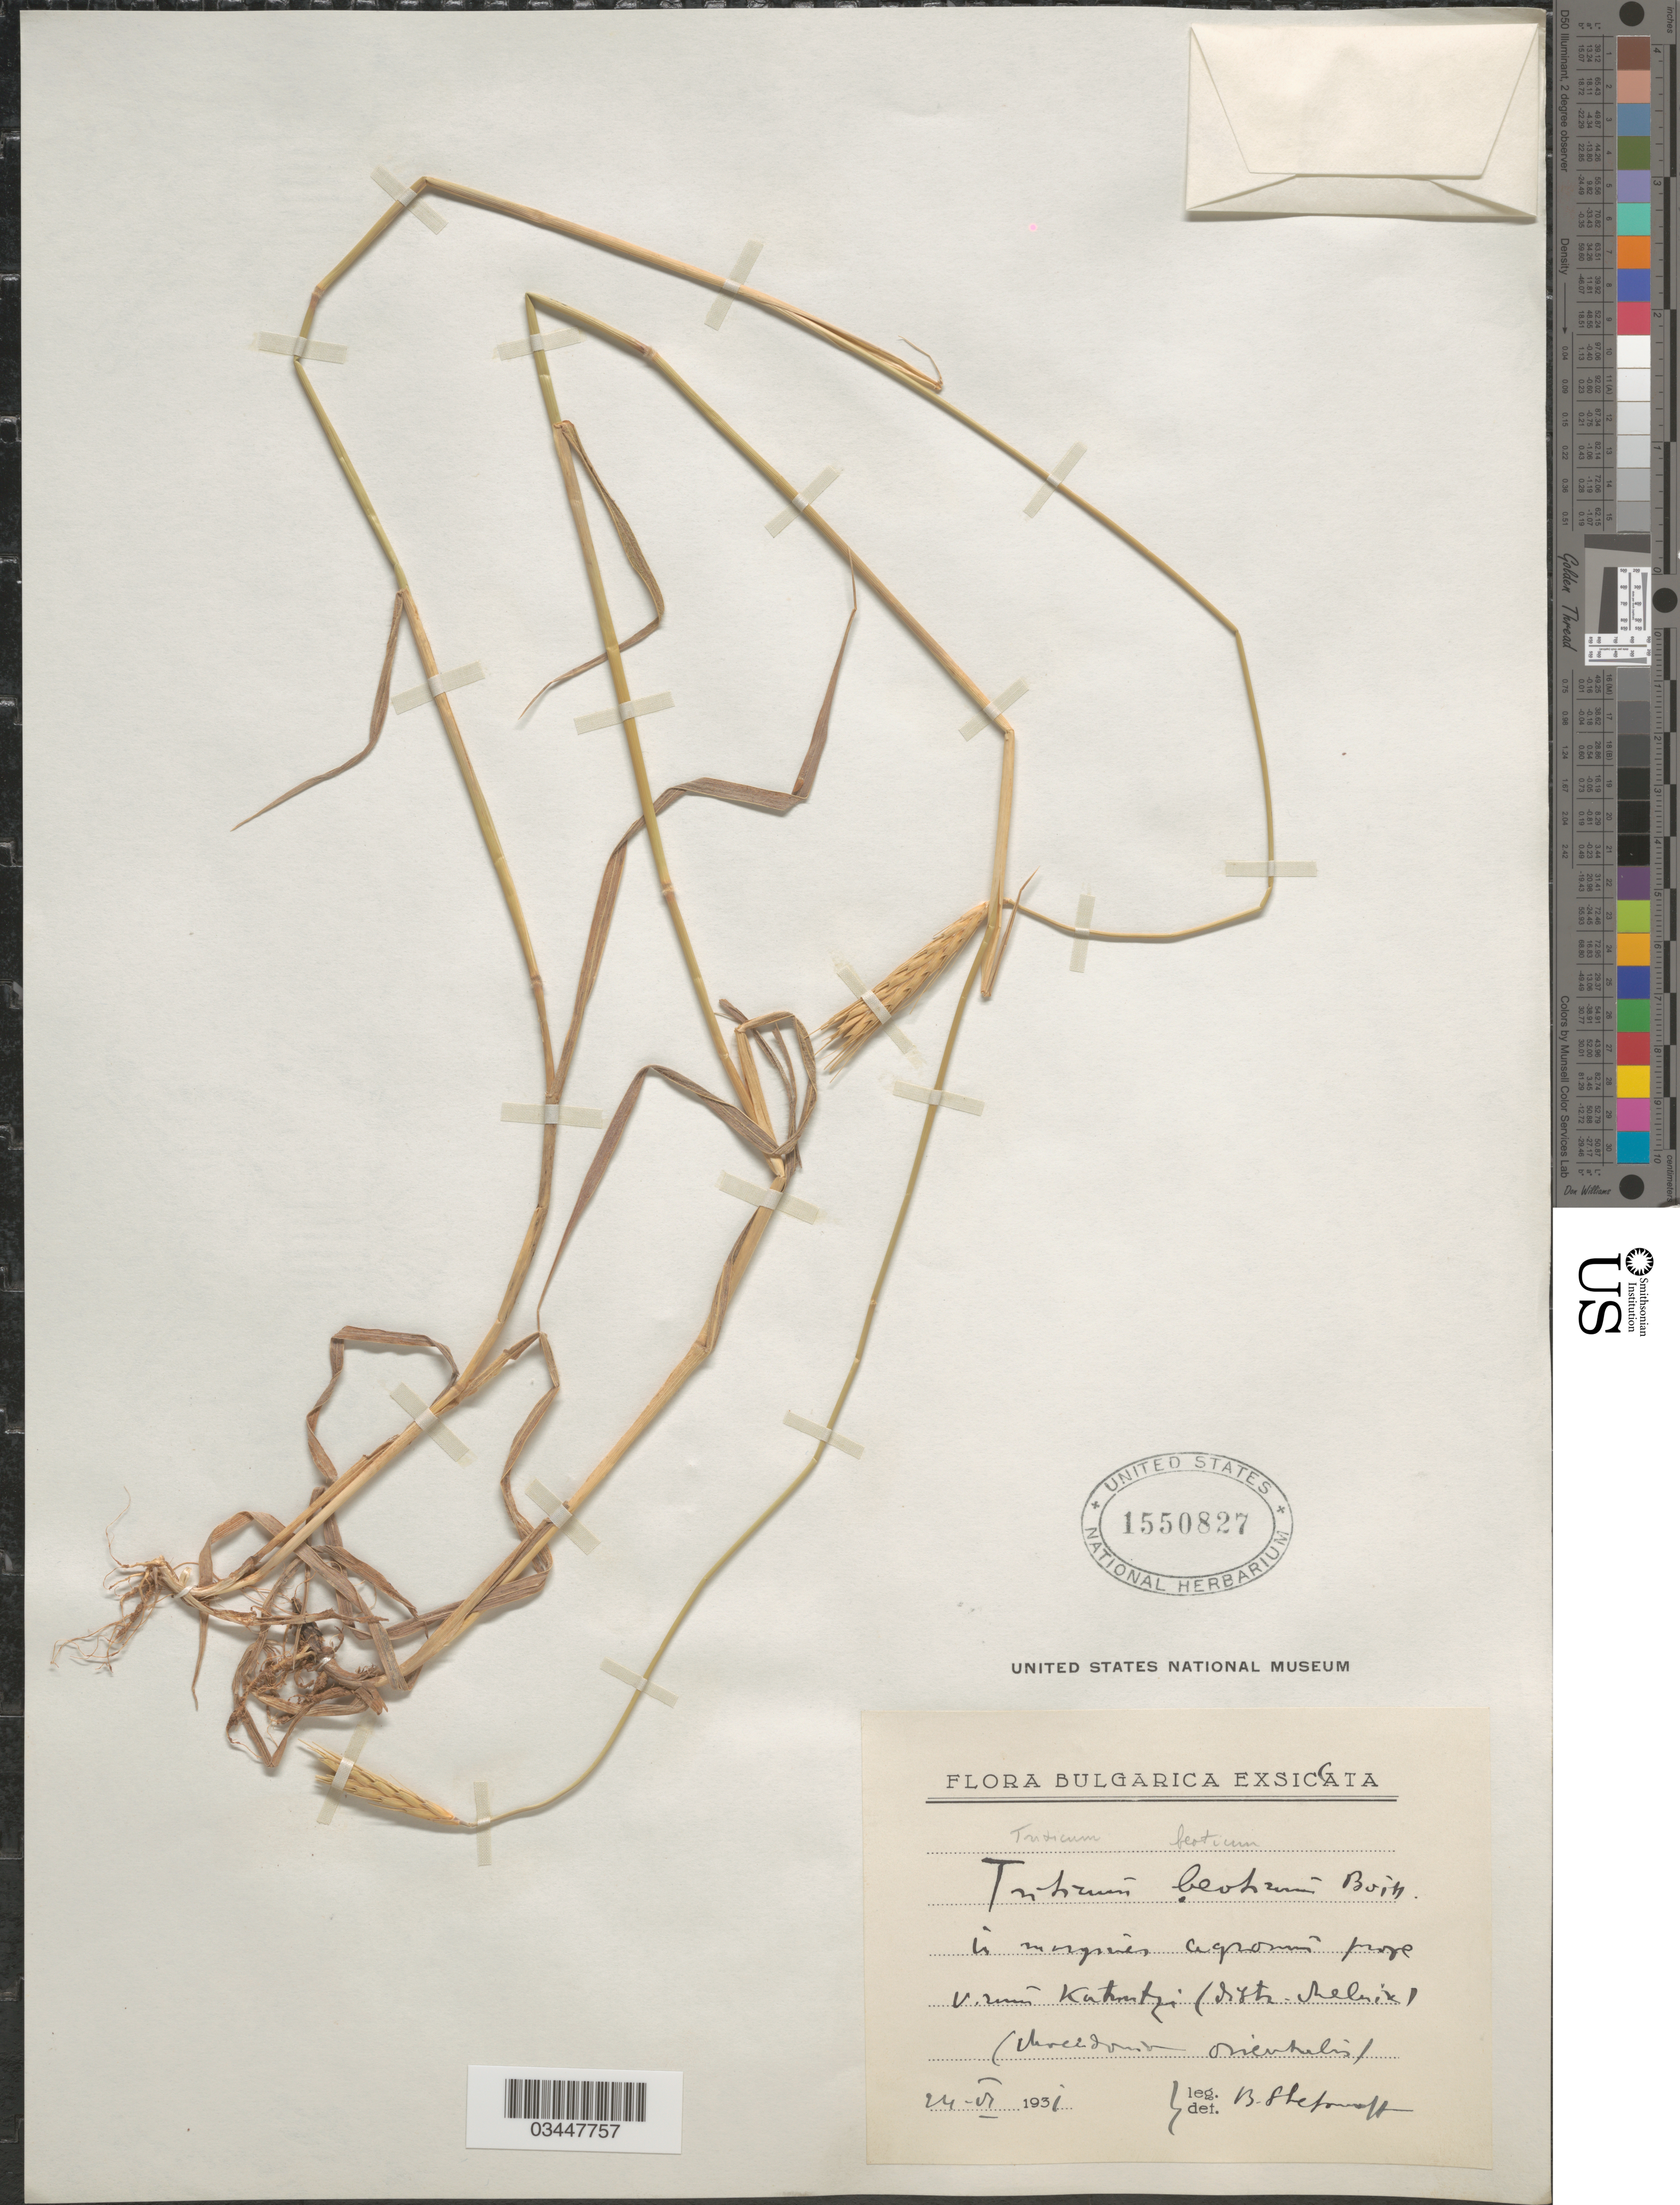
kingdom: Plantae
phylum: Tracheophyta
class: Liliopsida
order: Poales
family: Poaceae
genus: Triticum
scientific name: Triticum monococcum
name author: L.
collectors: B. Stefanoff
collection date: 1931-06-24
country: Bulgaria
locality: Bulgarica. In margines agronus prope [illegible text] (distr. Melnix) ([illegible text] orientalis).[interpreted]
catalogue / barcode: US 1550827